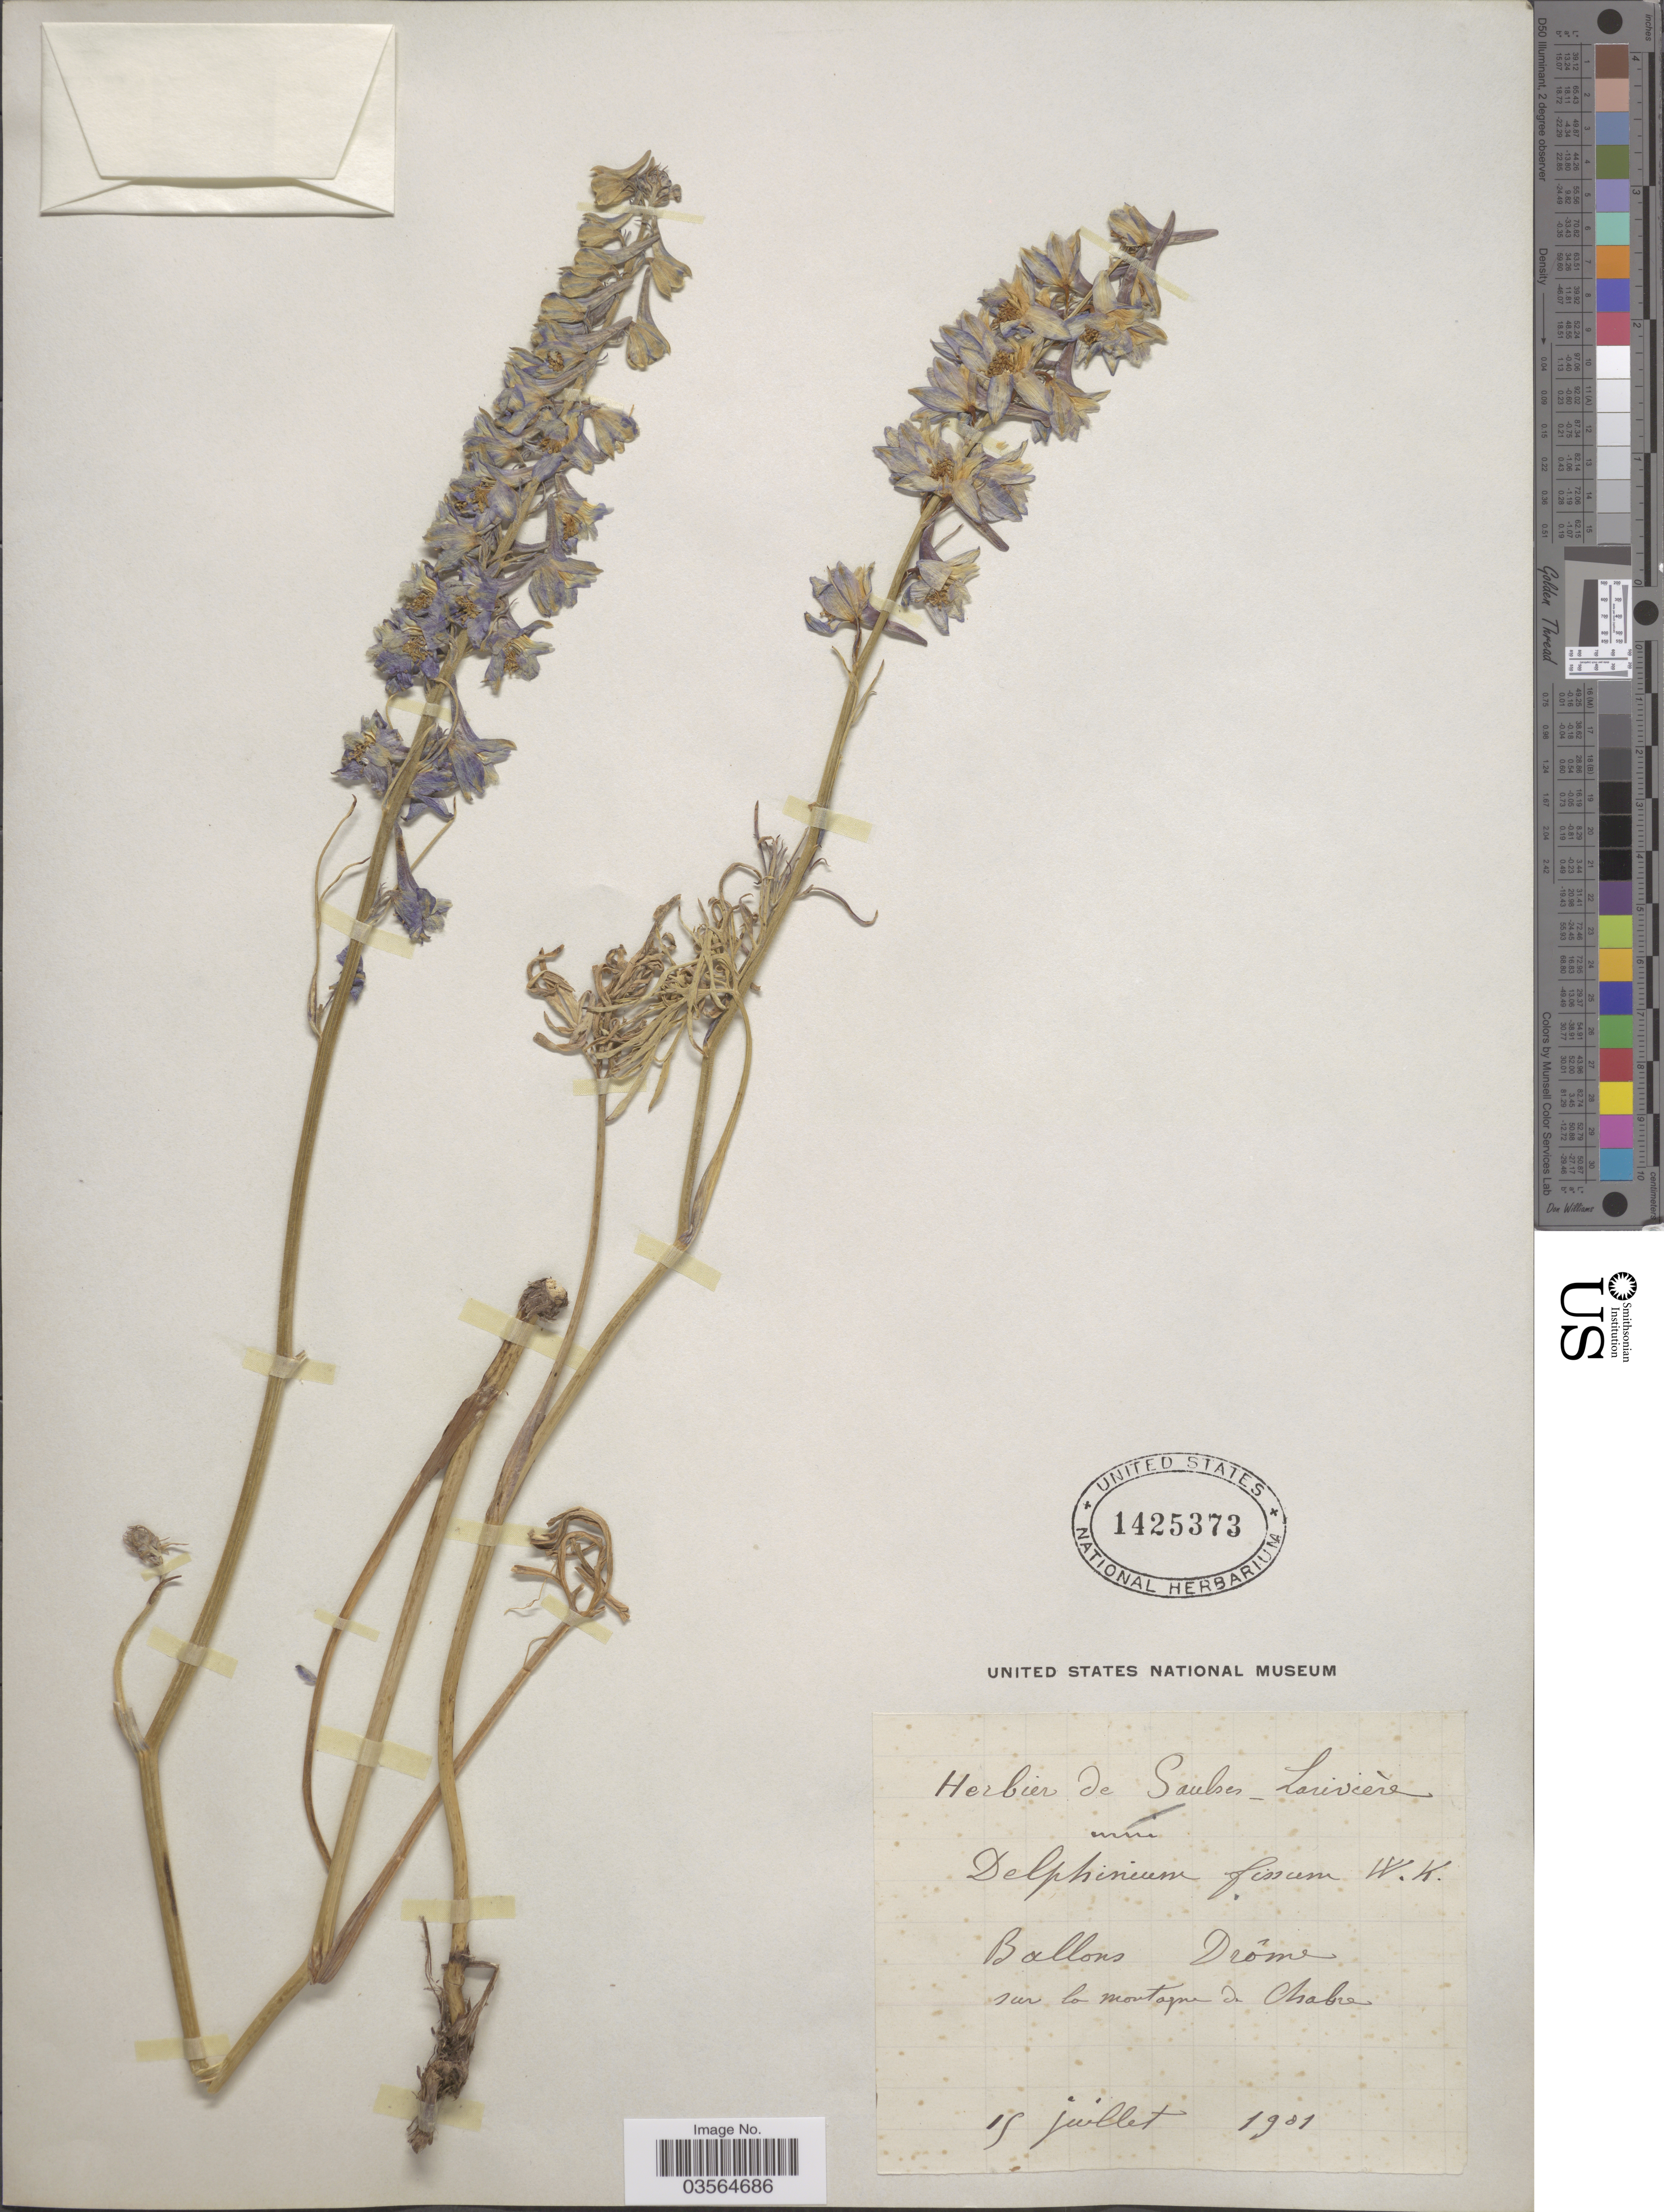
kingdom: Plantae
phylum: Tracheophyta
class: Magnoliopsida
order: Ranunculales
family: Ranunculaceae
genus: Delphinium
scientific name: Delphinium fissum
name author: Waldst. & Kit.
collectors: Ex herb. Saulsen - Larivière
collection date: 1901-07-15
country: France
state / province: Auvergne-Rhône-Alpes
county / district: Drôme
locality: Ballons Drôme sur la montagne de Chabre.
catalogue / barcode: US 1425373